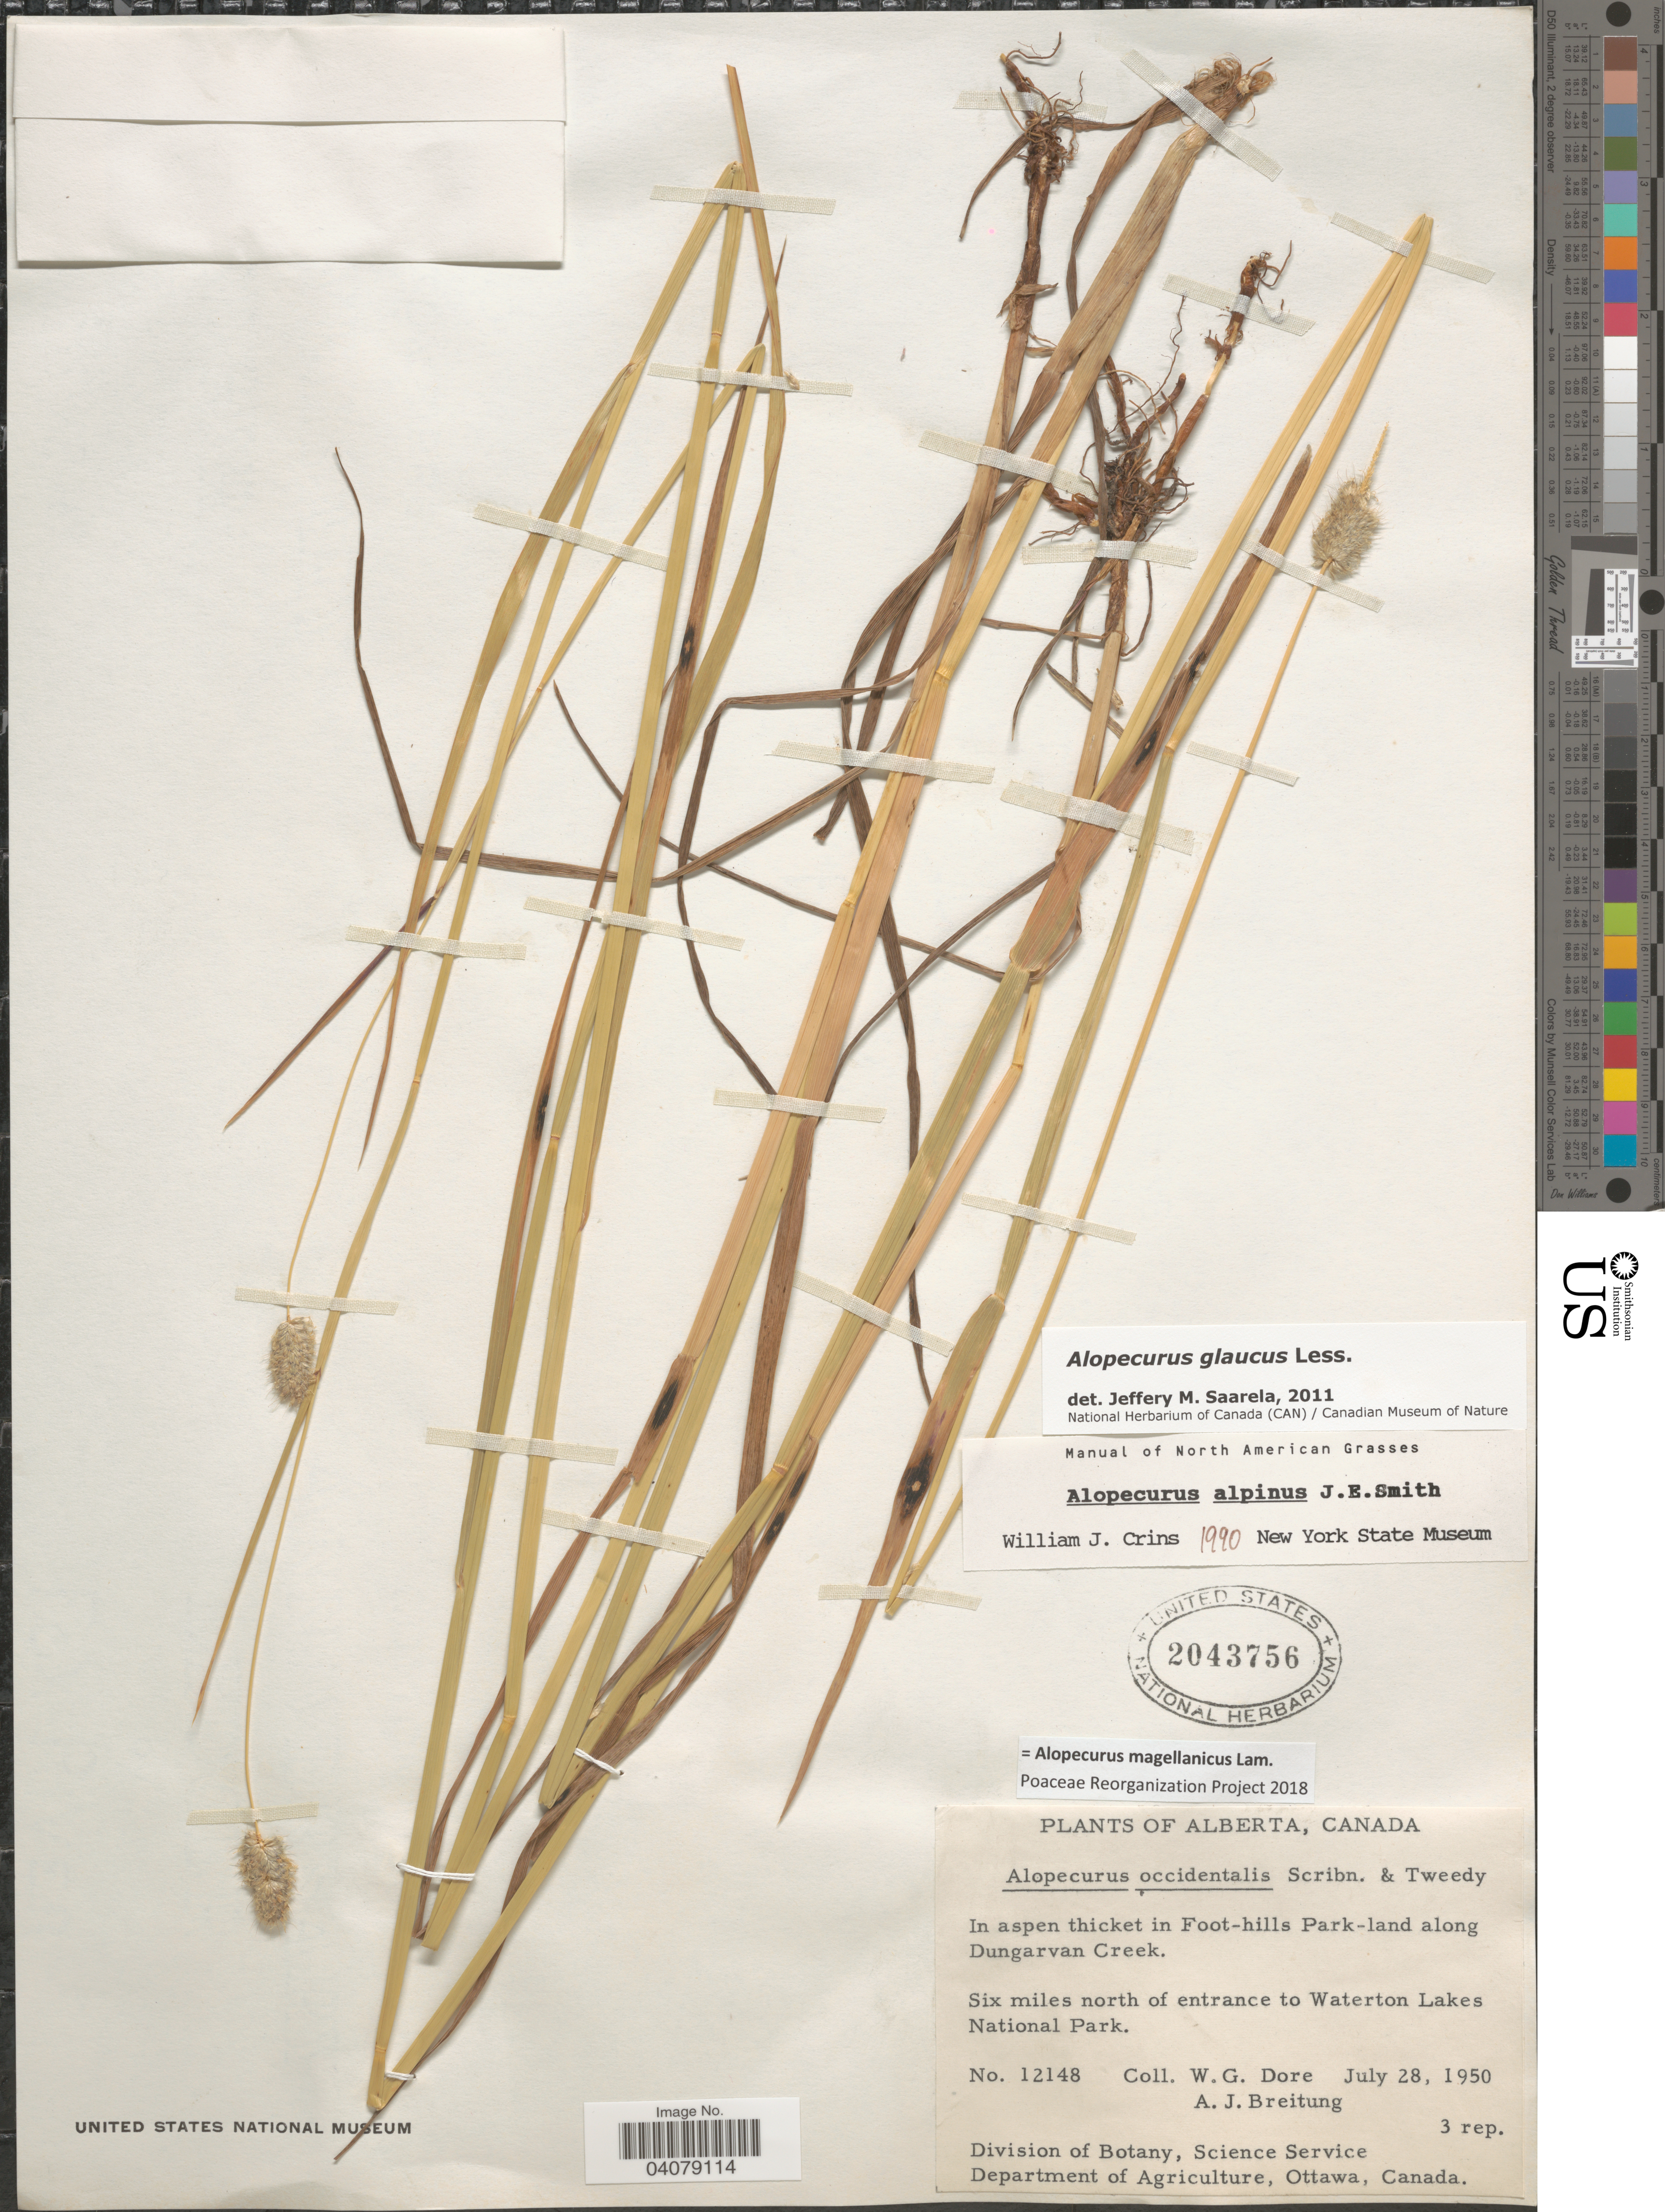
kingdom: Plantae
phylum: Tracheophyta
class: Liliopsida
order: Poales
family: Poaceae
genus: Alopecurus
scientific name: Alopecurus magellanicus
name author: Lam.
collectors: W. Dore & A. Breitung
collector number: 12148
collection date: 1950-07-28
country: Canada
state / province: Alberta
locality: In aspen thicket in Foot-hills Park-land along Dungarvan Creek. Six miles north of entrance to Waterton Lakes National Park.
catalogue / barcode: US 2043756